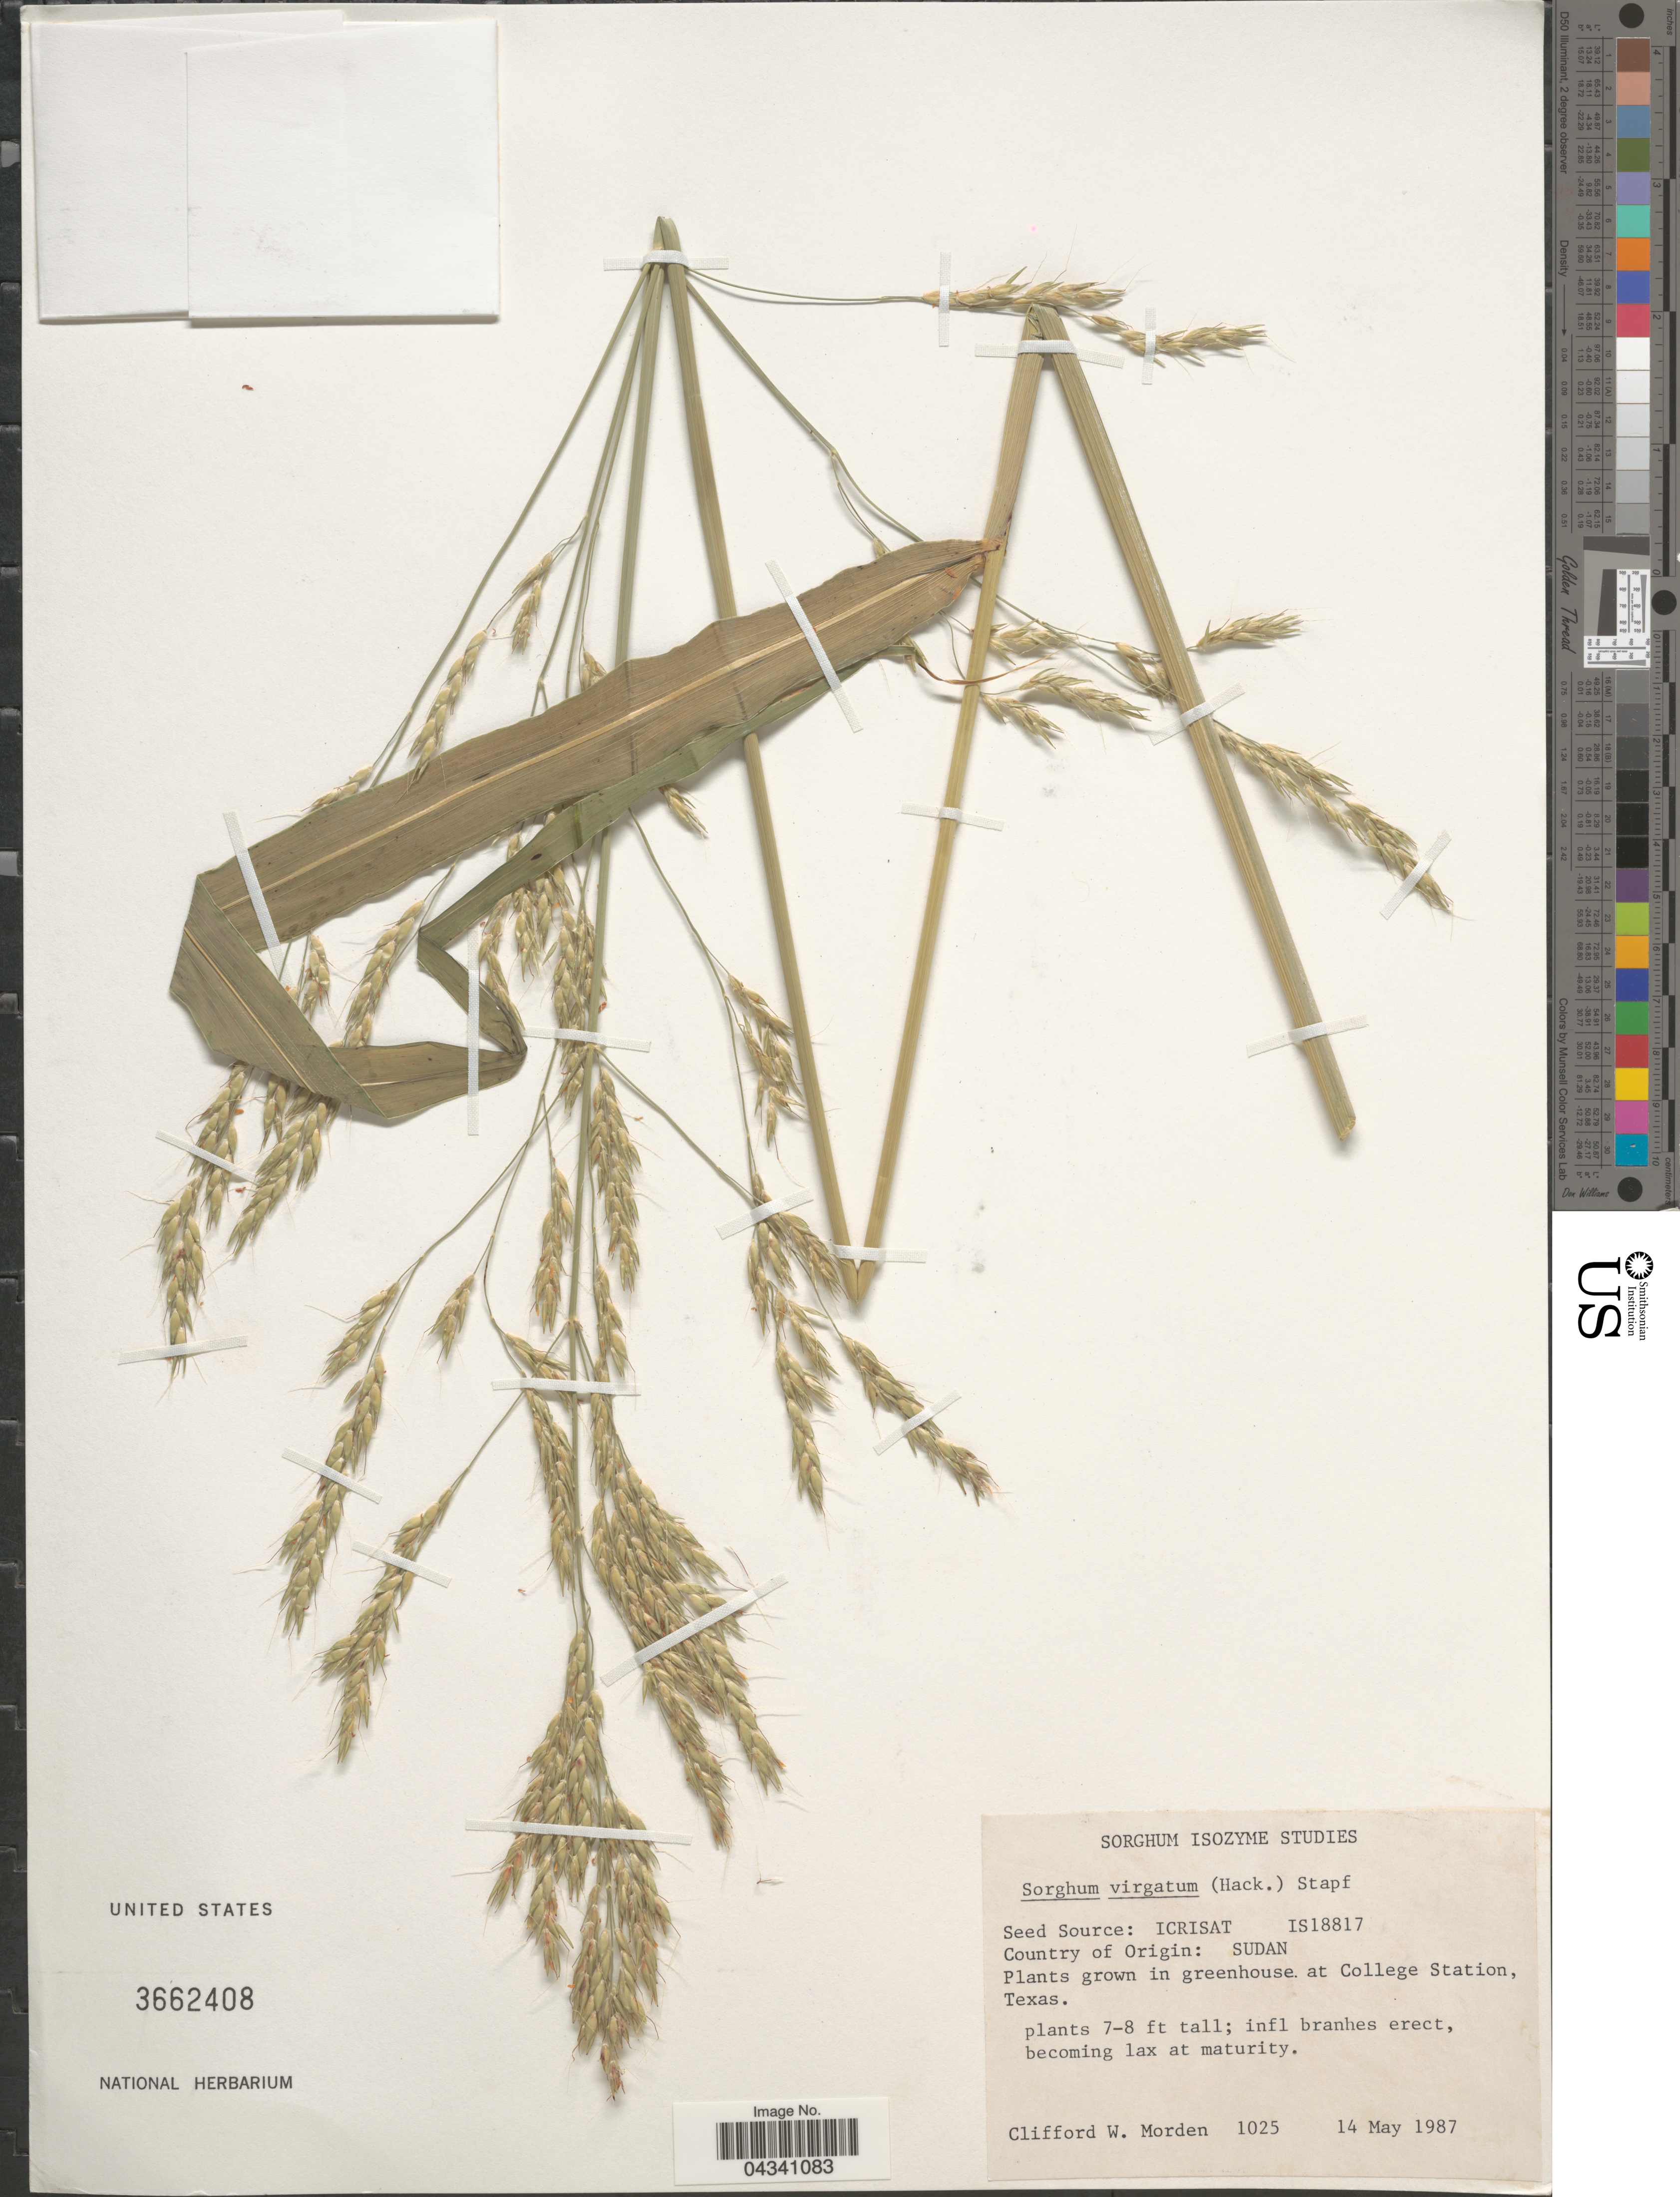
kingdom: Plantae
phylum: Tracheophyta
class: Liliopsida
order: Poales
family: Poaceae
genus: Sorghum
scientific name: Sorghum arundinaceum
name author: (Desv.) Stapf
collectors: C. W. Morden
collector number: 1025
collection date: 1987-05-14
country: United States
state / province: Texas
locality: In greenhouse at College Station.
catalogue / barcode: US 3662408